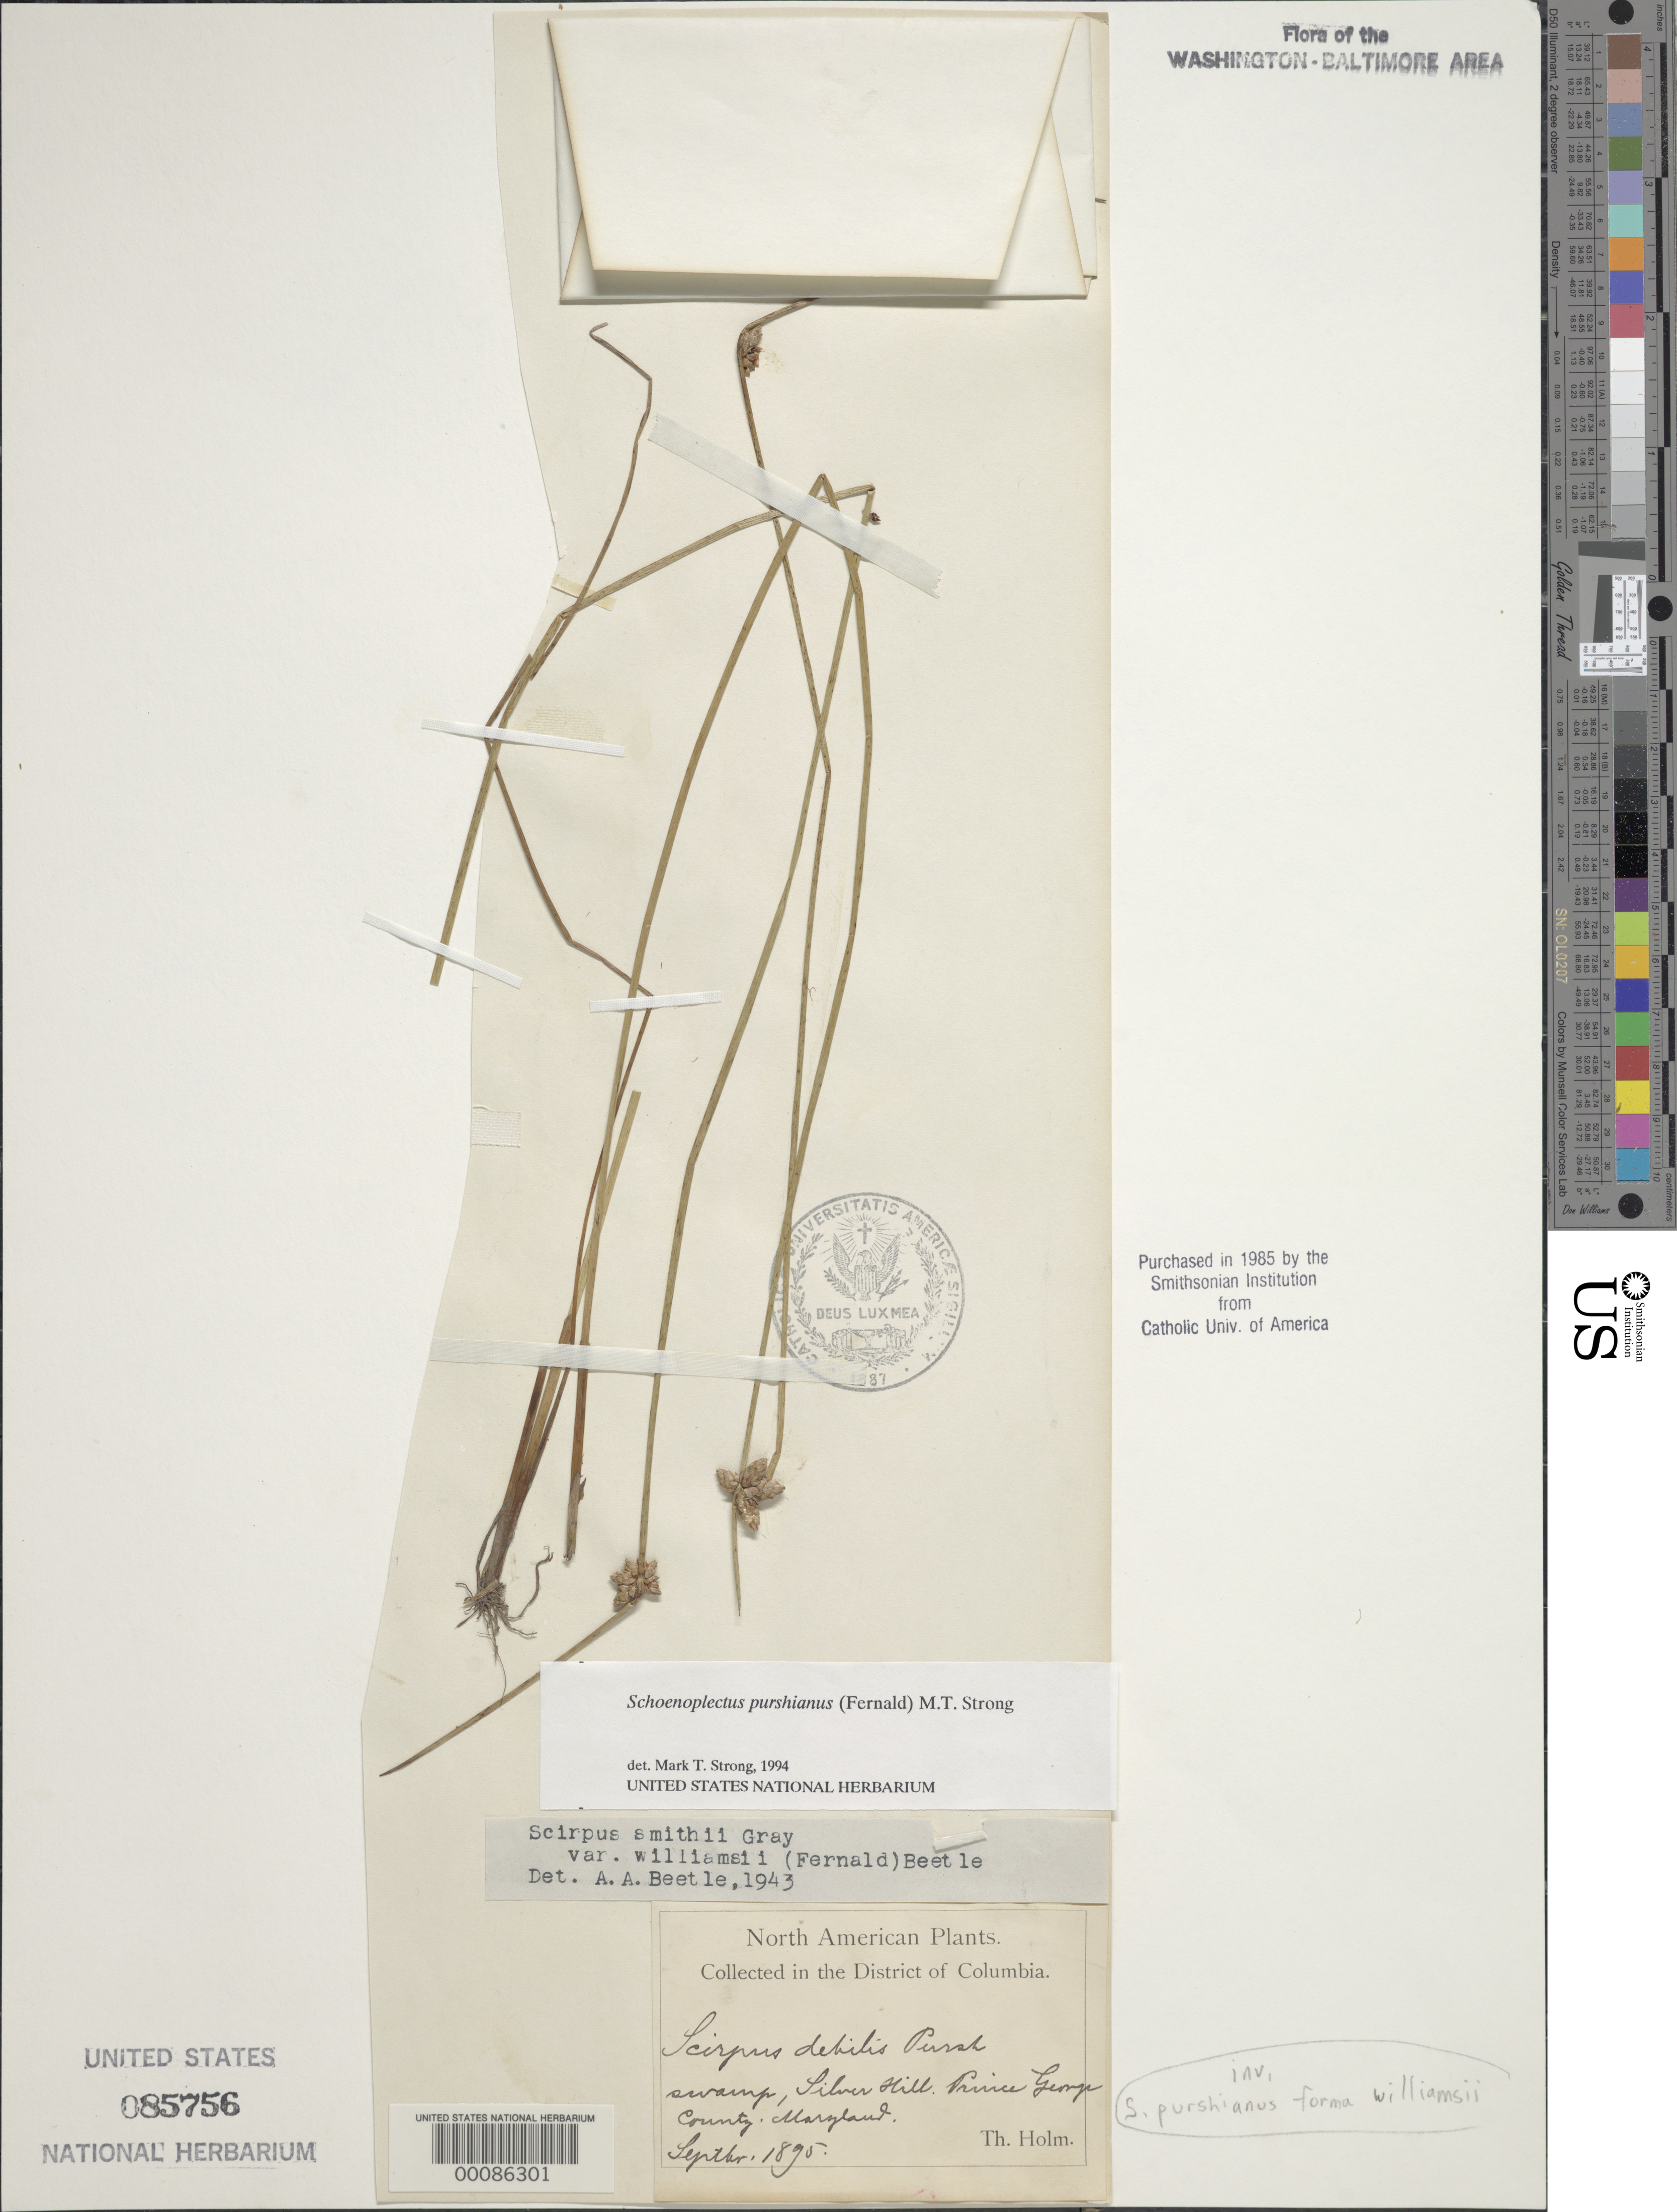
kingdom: Plantae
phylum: Tracheophyta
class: Liliopsida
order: Poales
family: Cyperaceae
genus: Schoenoplectus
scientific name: Schoenoplectus purshianus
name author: (Fernald) M.T. Strong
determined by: Strong, M. T., (US), Smithsonian Institution - National Museum of Natural History (UNITED STATES)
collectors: T. Holm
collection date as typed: Sep 1895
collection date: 1895-09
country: United States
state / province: Maryland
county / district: Prince George's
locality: Silver Hill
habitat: Swamp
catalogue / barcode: US 85756